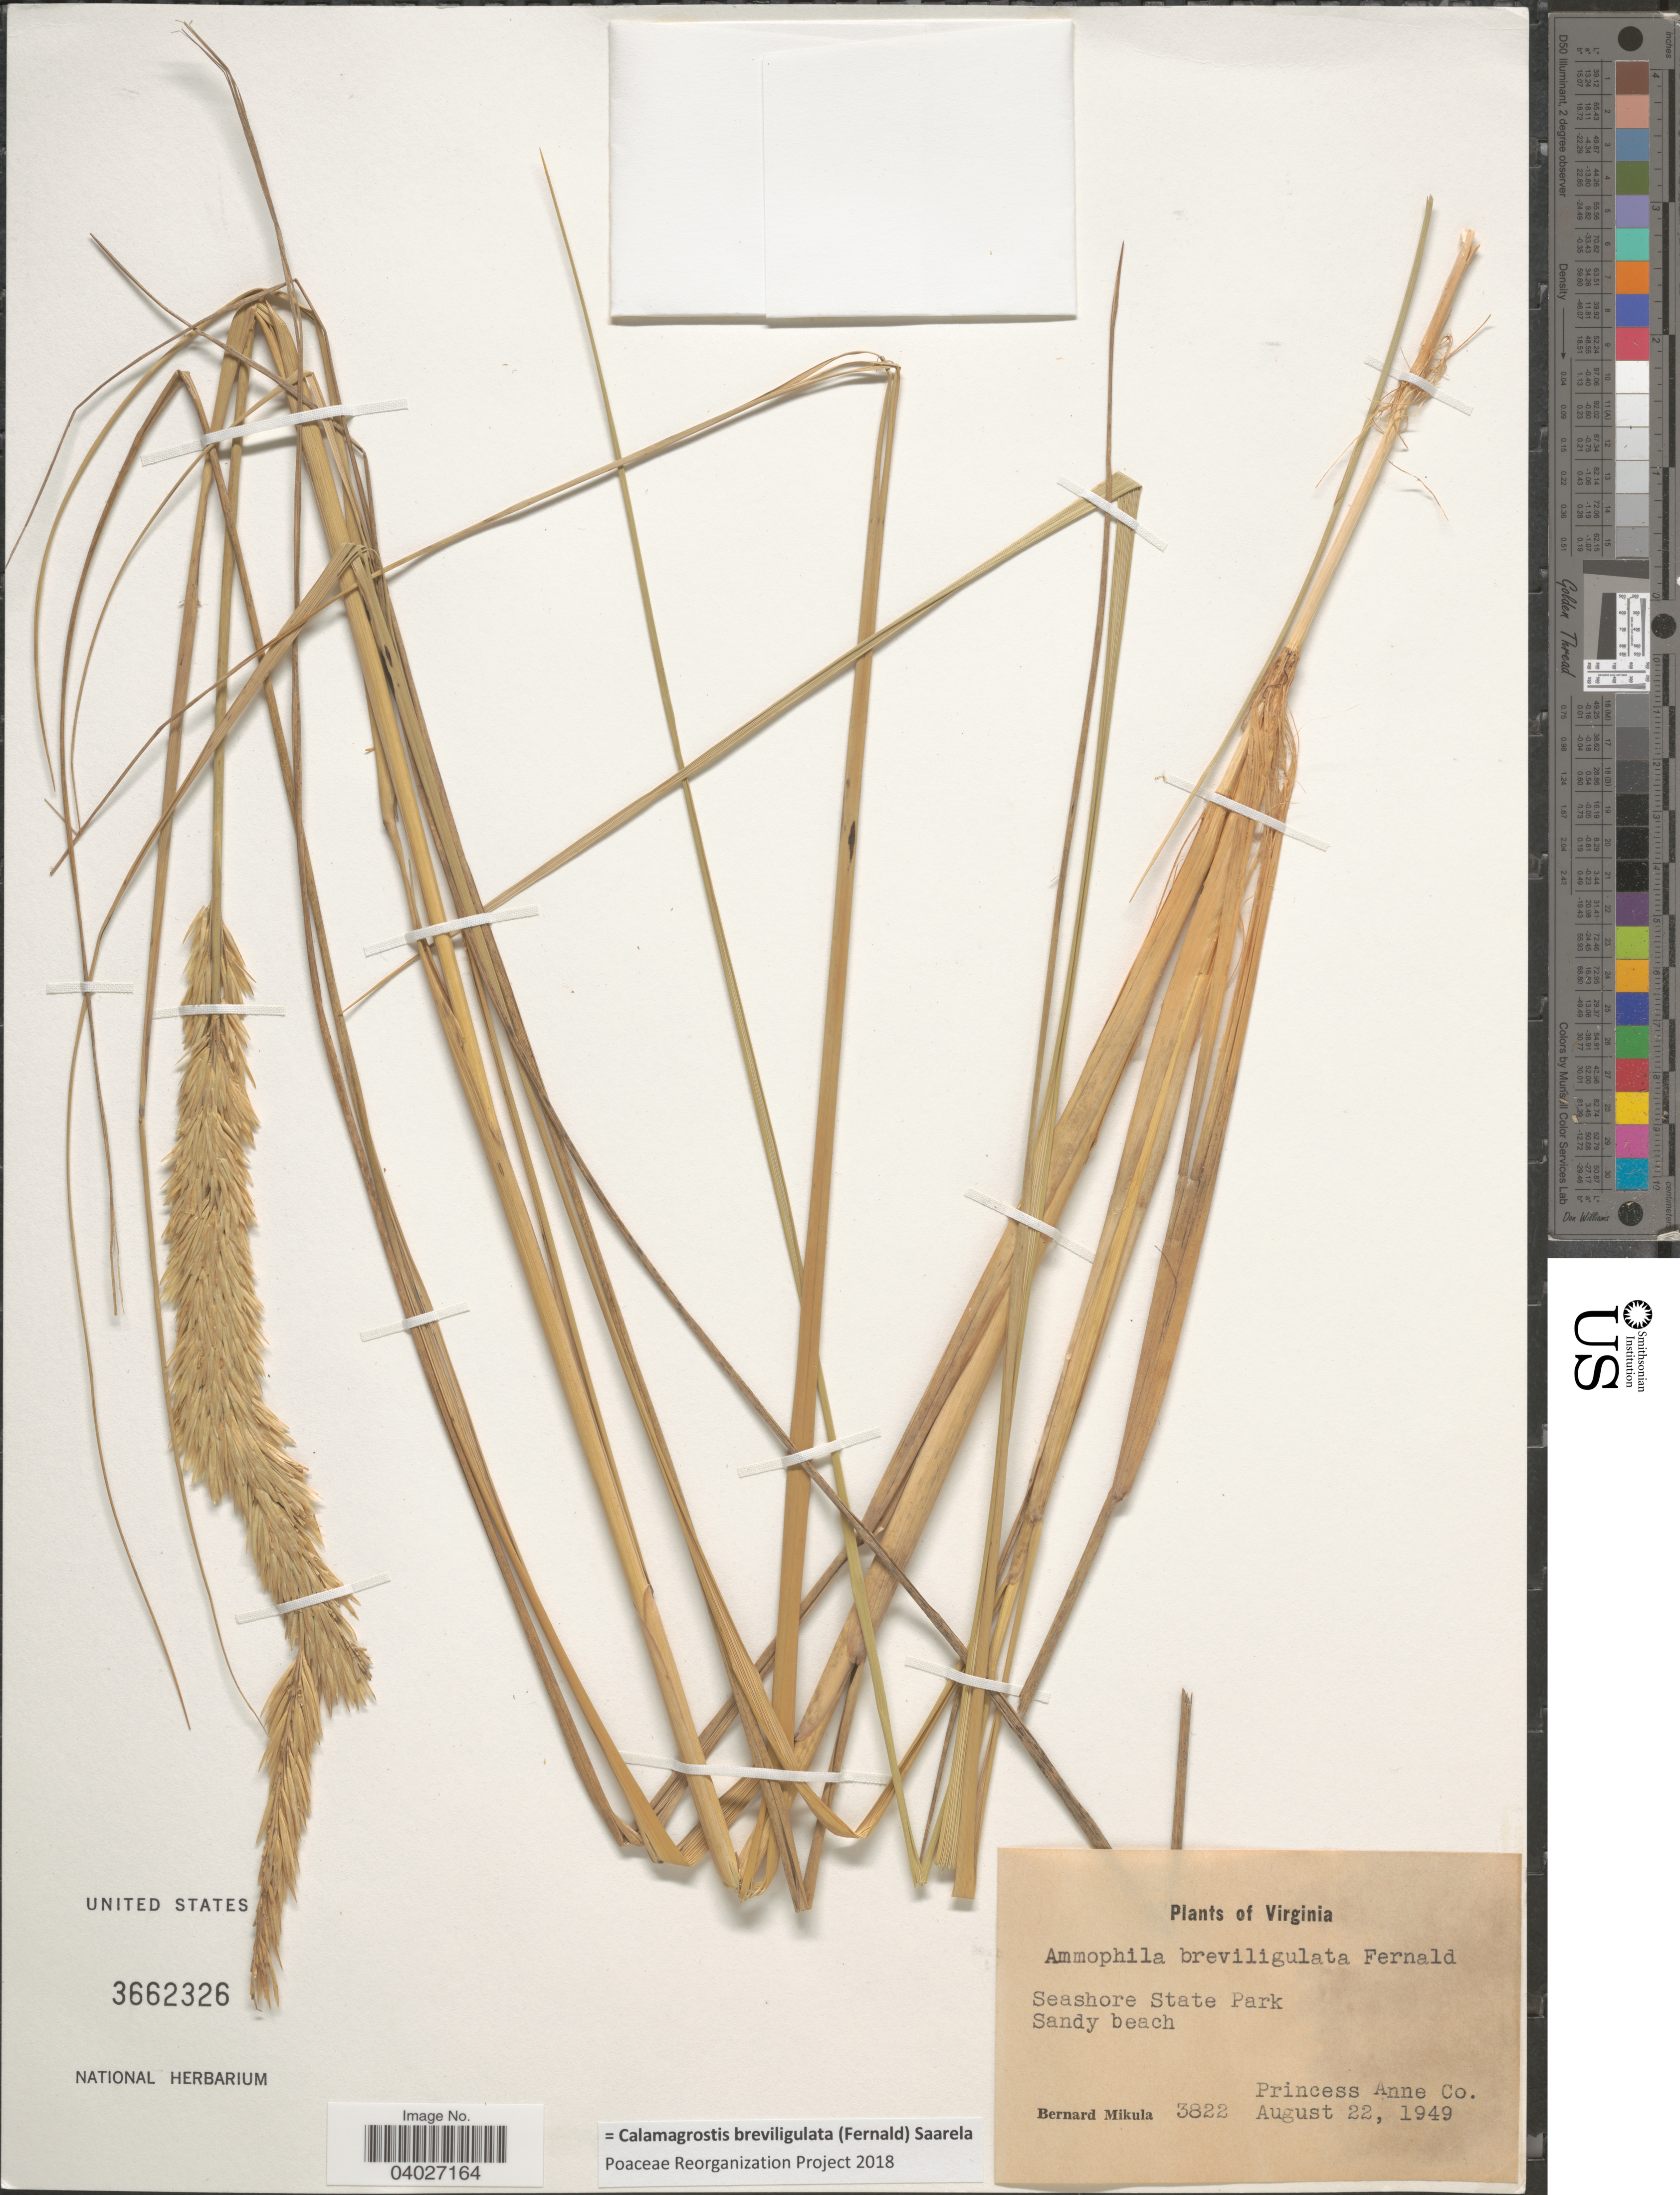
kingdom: Plantae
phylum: Tracheophyta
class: Liliopsida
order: Poales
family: Poaceae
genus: Calamagrostis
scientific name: Calamagrostis breviligulata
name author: (Fernald) Saarela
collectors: B. Mikula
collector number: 3822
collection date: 1949-08-22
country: United States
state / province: Virginia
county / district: City of Virginia Beach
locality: Seashore State Park. Princess Anne Co.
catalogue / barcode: US 3662326